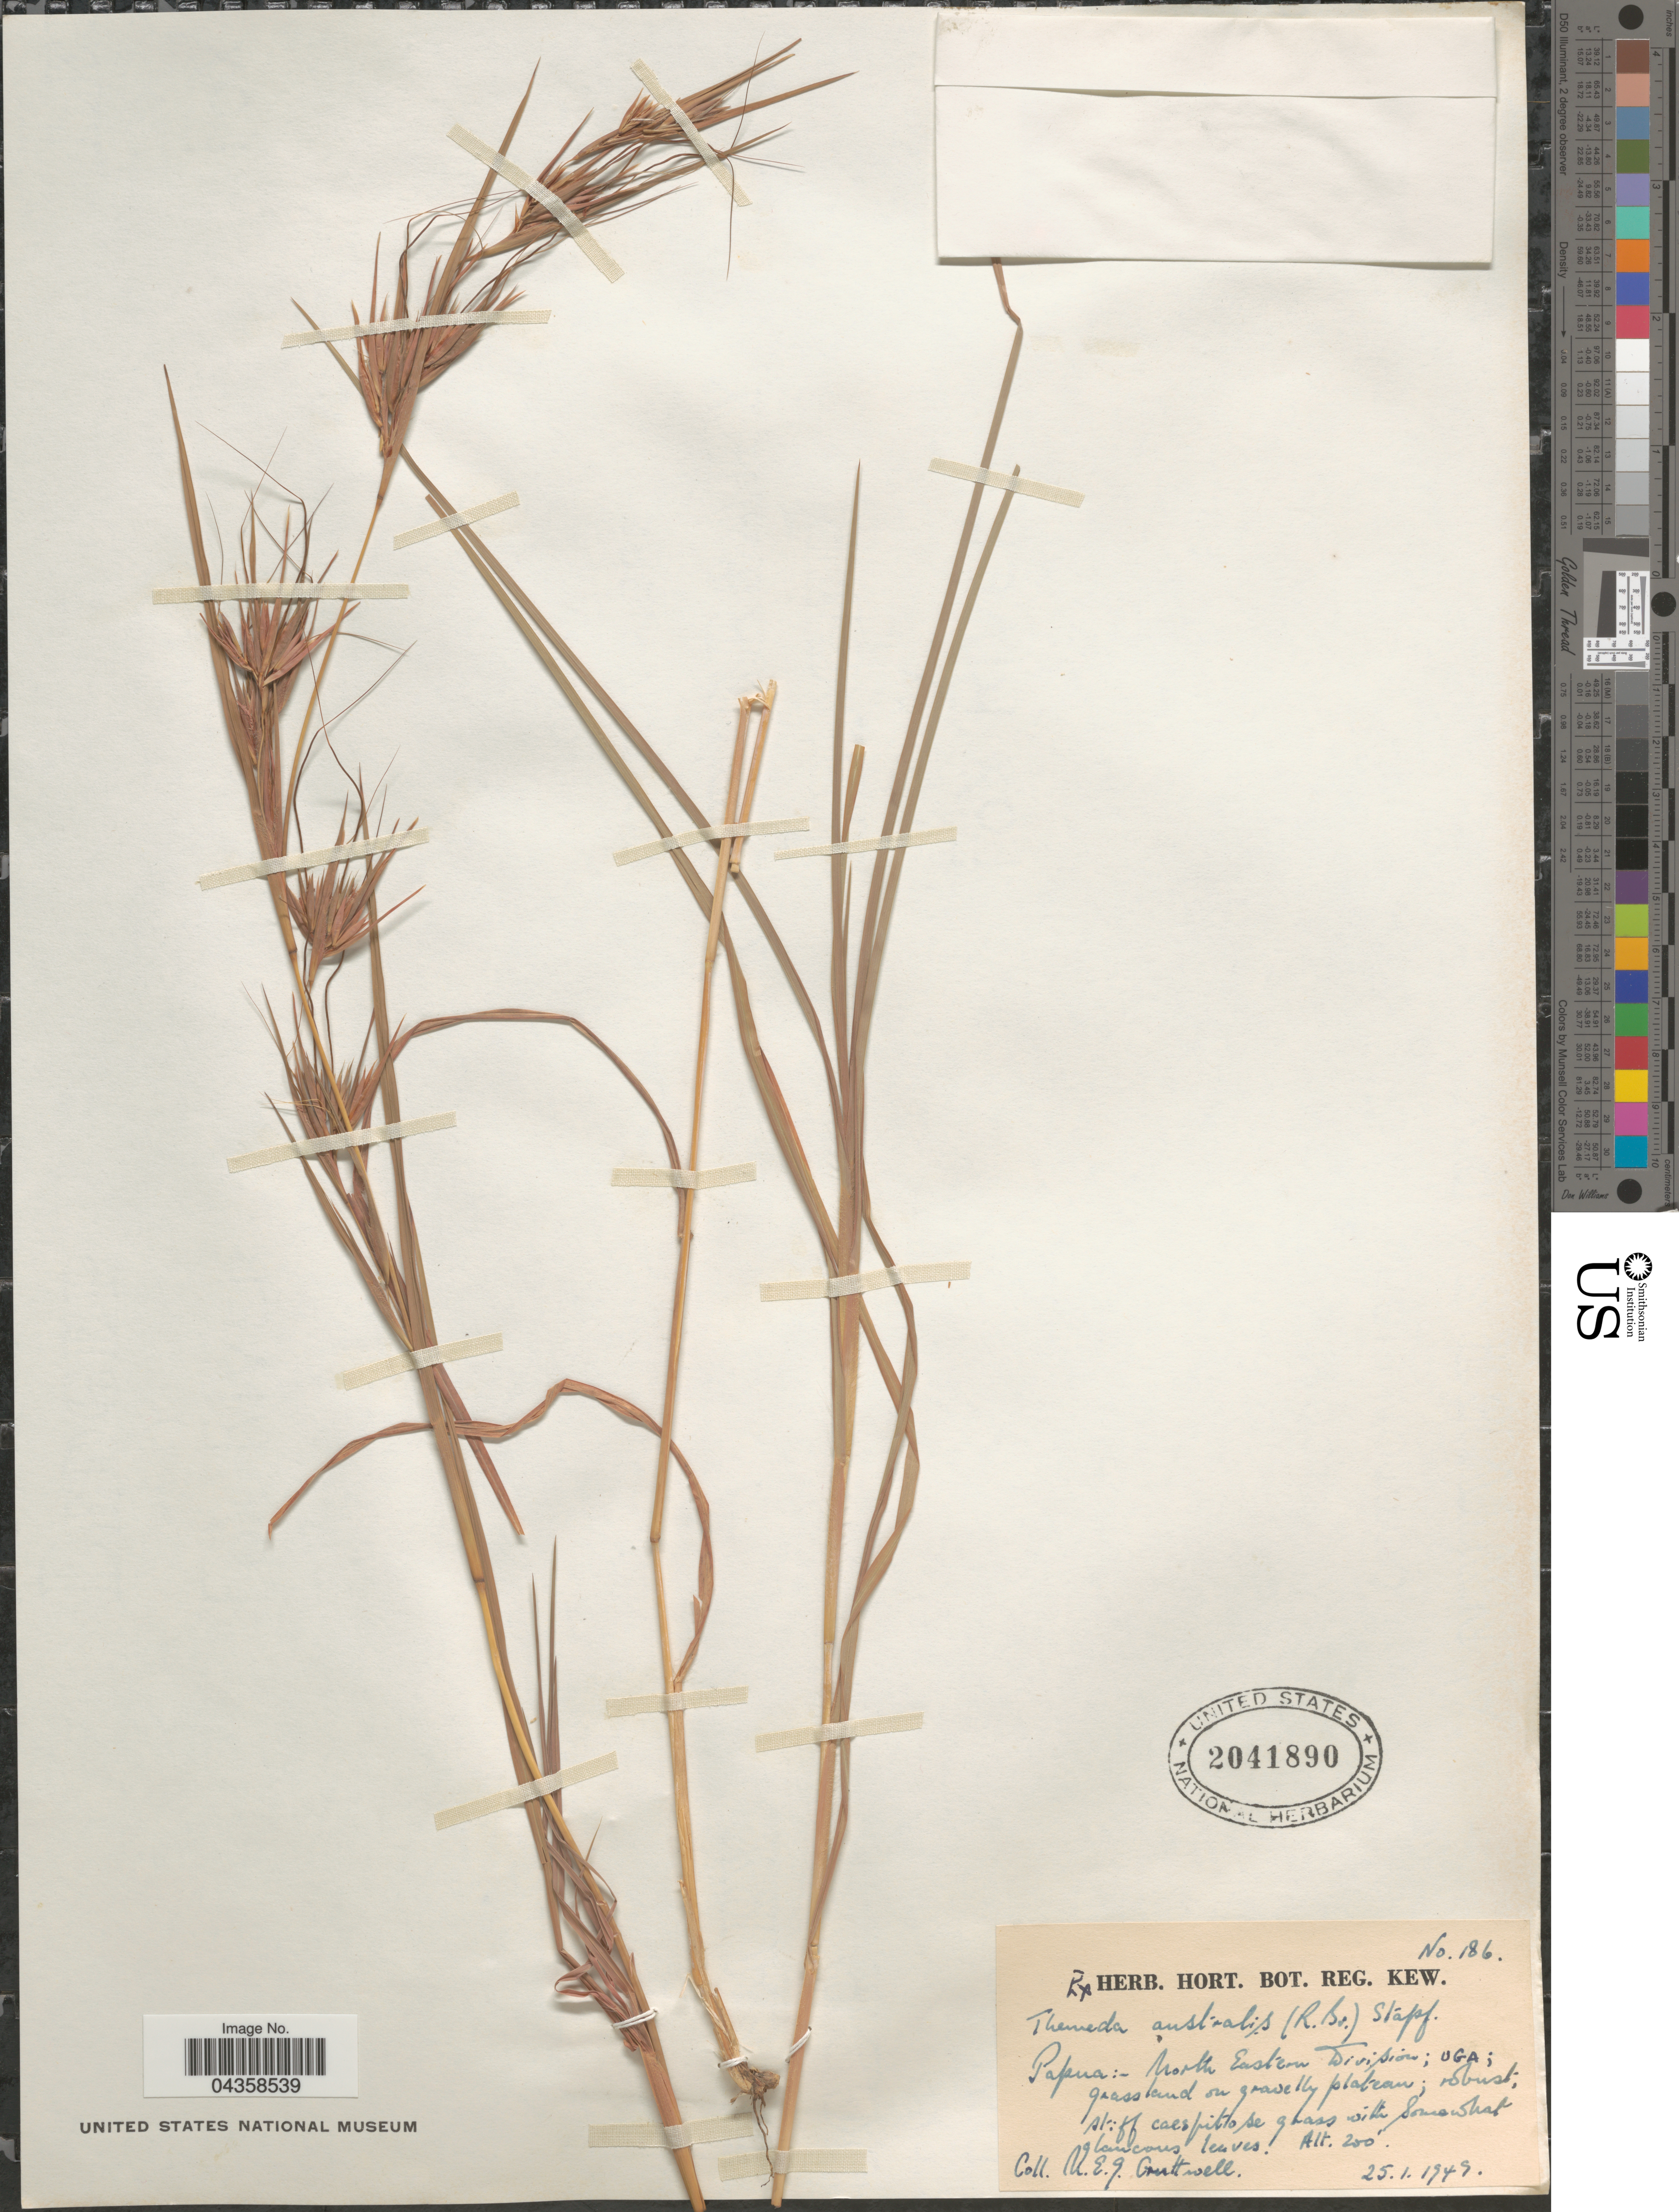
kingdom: Plantae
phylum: Tracheophyta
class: Liliopsida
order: Poales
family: Poaceae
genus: Themeda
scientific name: Themeda gigantea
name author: Hack.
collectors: N. Cruttwell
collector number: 186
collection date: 1949-01-25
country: Papua New Guinea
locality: Papua: North Eastern Division; UGA; grassland on gravelly plateau.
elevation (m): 61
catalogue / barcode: US 2041890